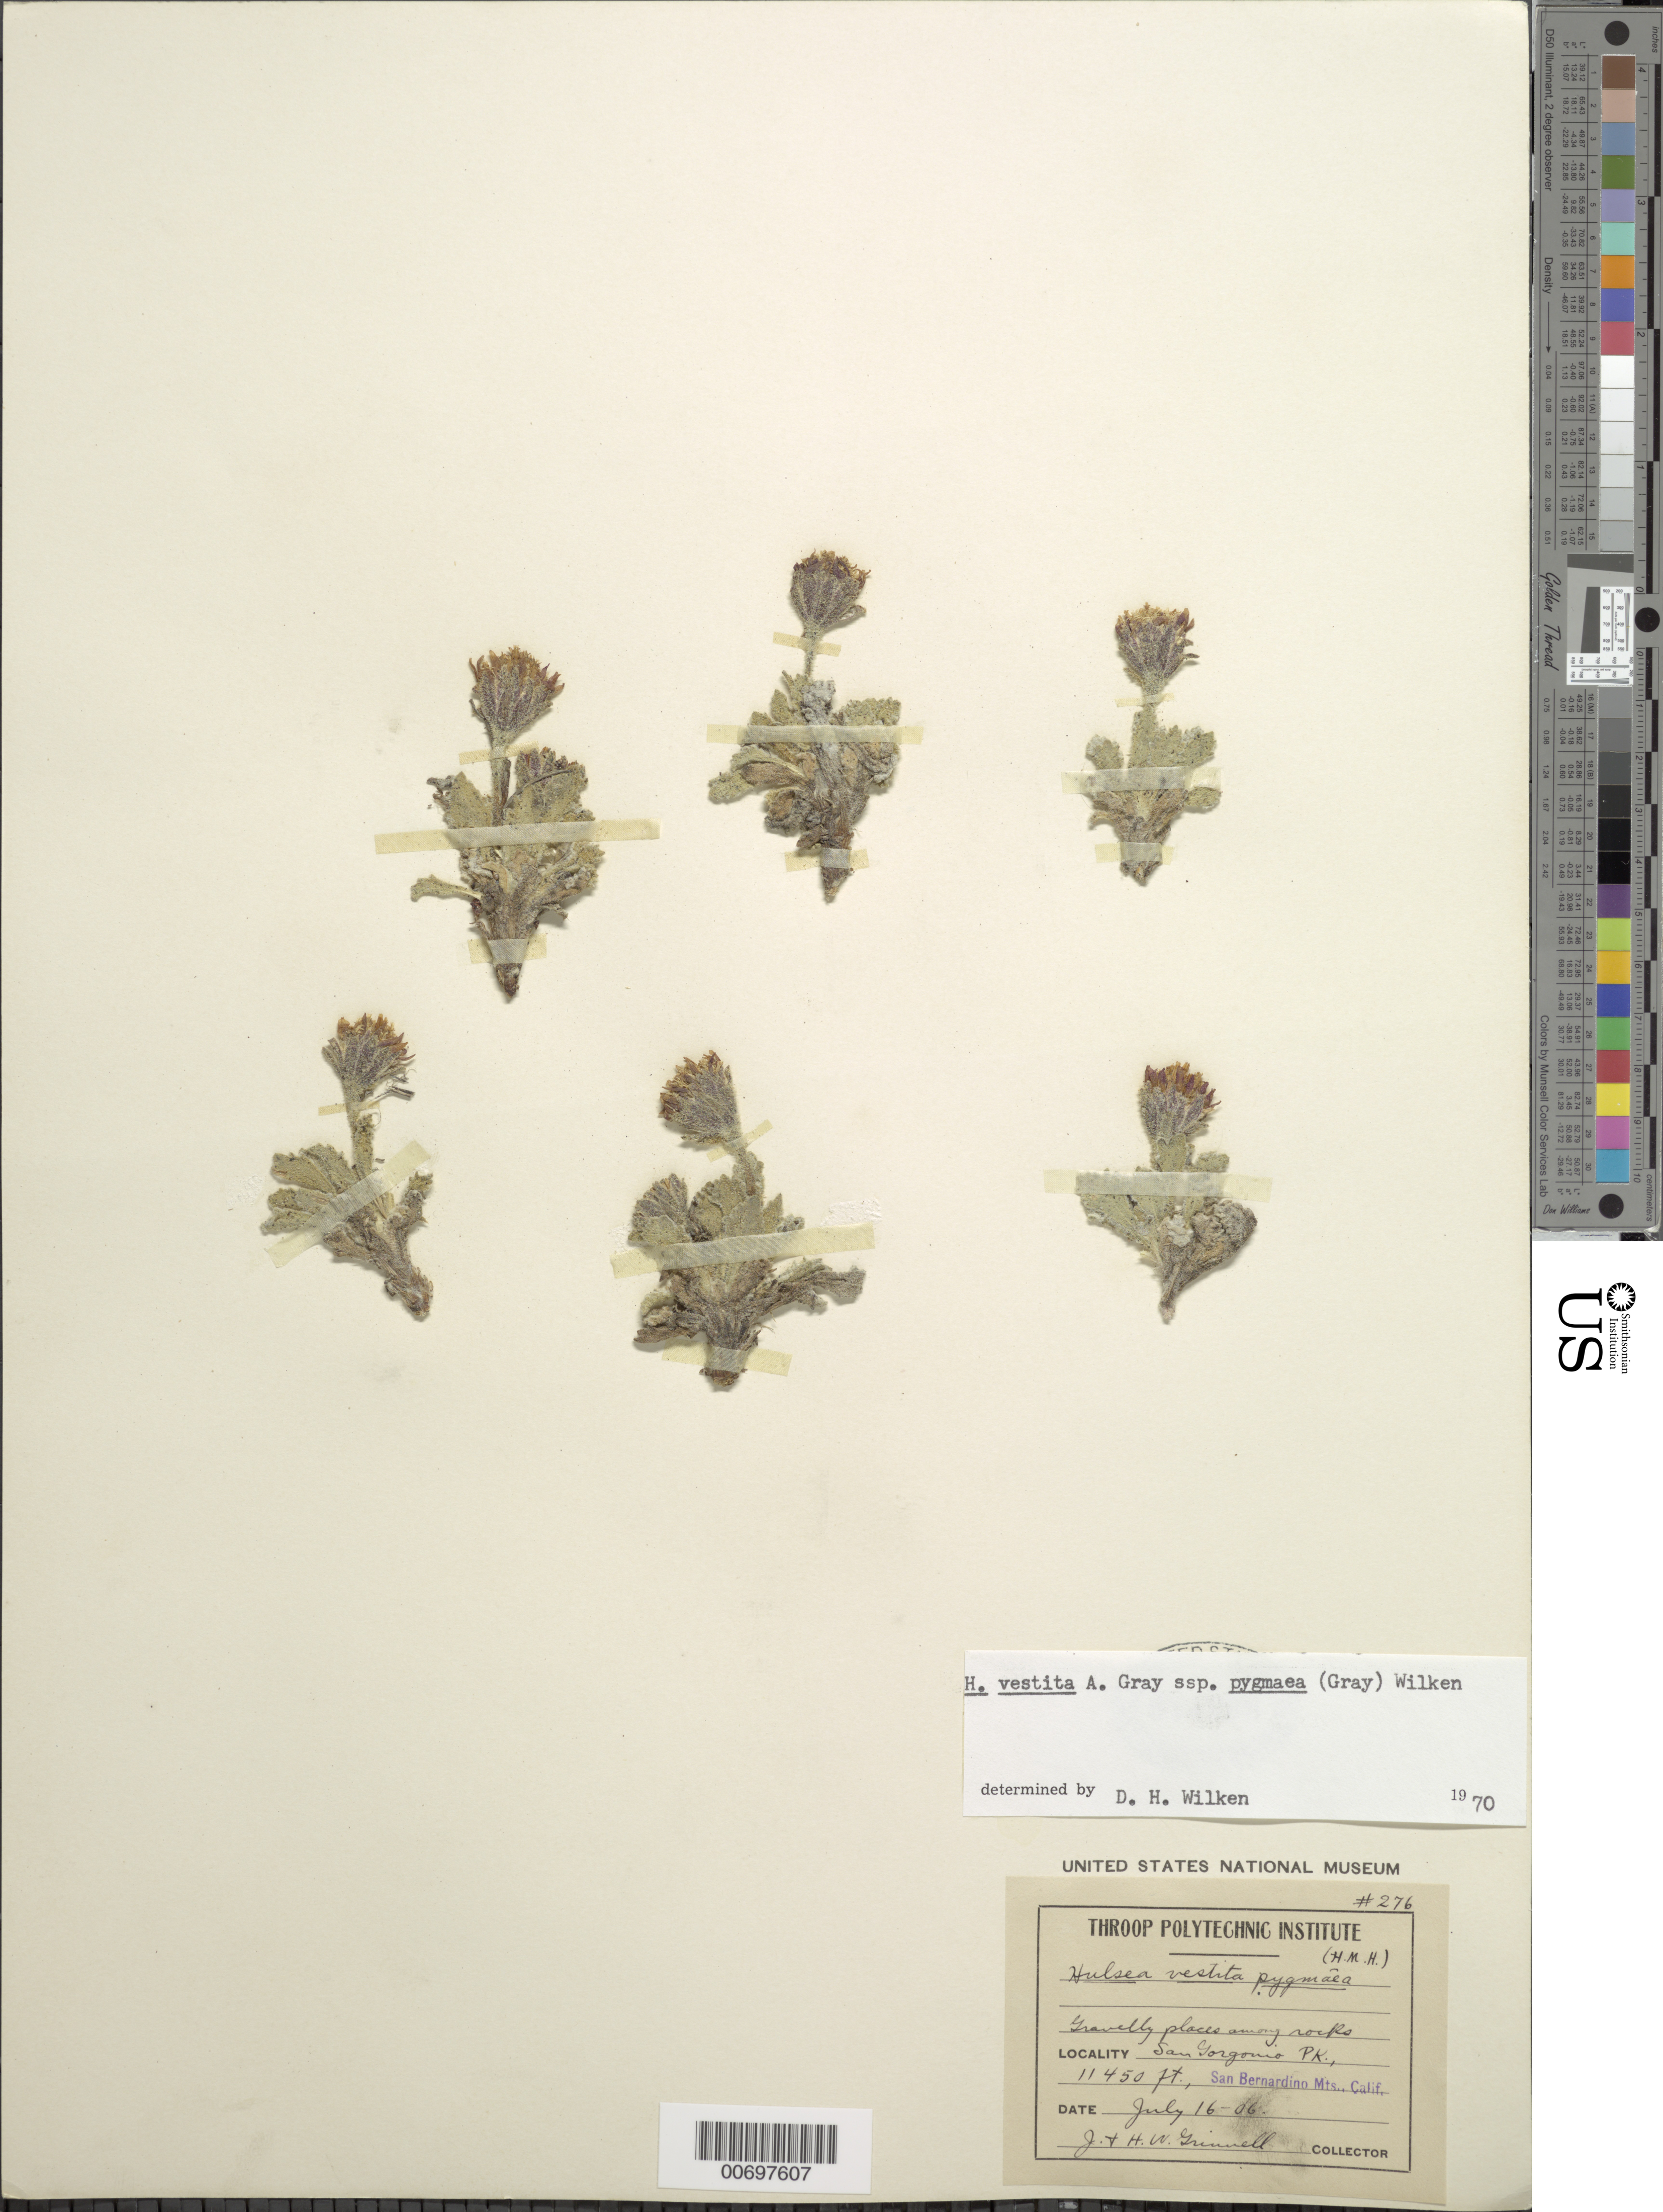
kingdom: Plantae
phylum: Tracheophyta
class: Magnoliopsida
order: Asterales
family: Asteraceae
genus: Hulsea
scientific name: Hulsea vestita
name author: A. Gray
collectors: J. Grinnell & H. Grinnell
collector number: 276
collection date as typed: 16 Jul 1906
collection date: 1906-07-16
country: United States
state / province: California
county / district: San Bernardino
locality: San Gorgonio PK., San Bernardino Mts.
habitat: Gravelly places among rocks.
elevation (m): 3490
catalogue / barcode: US 614369